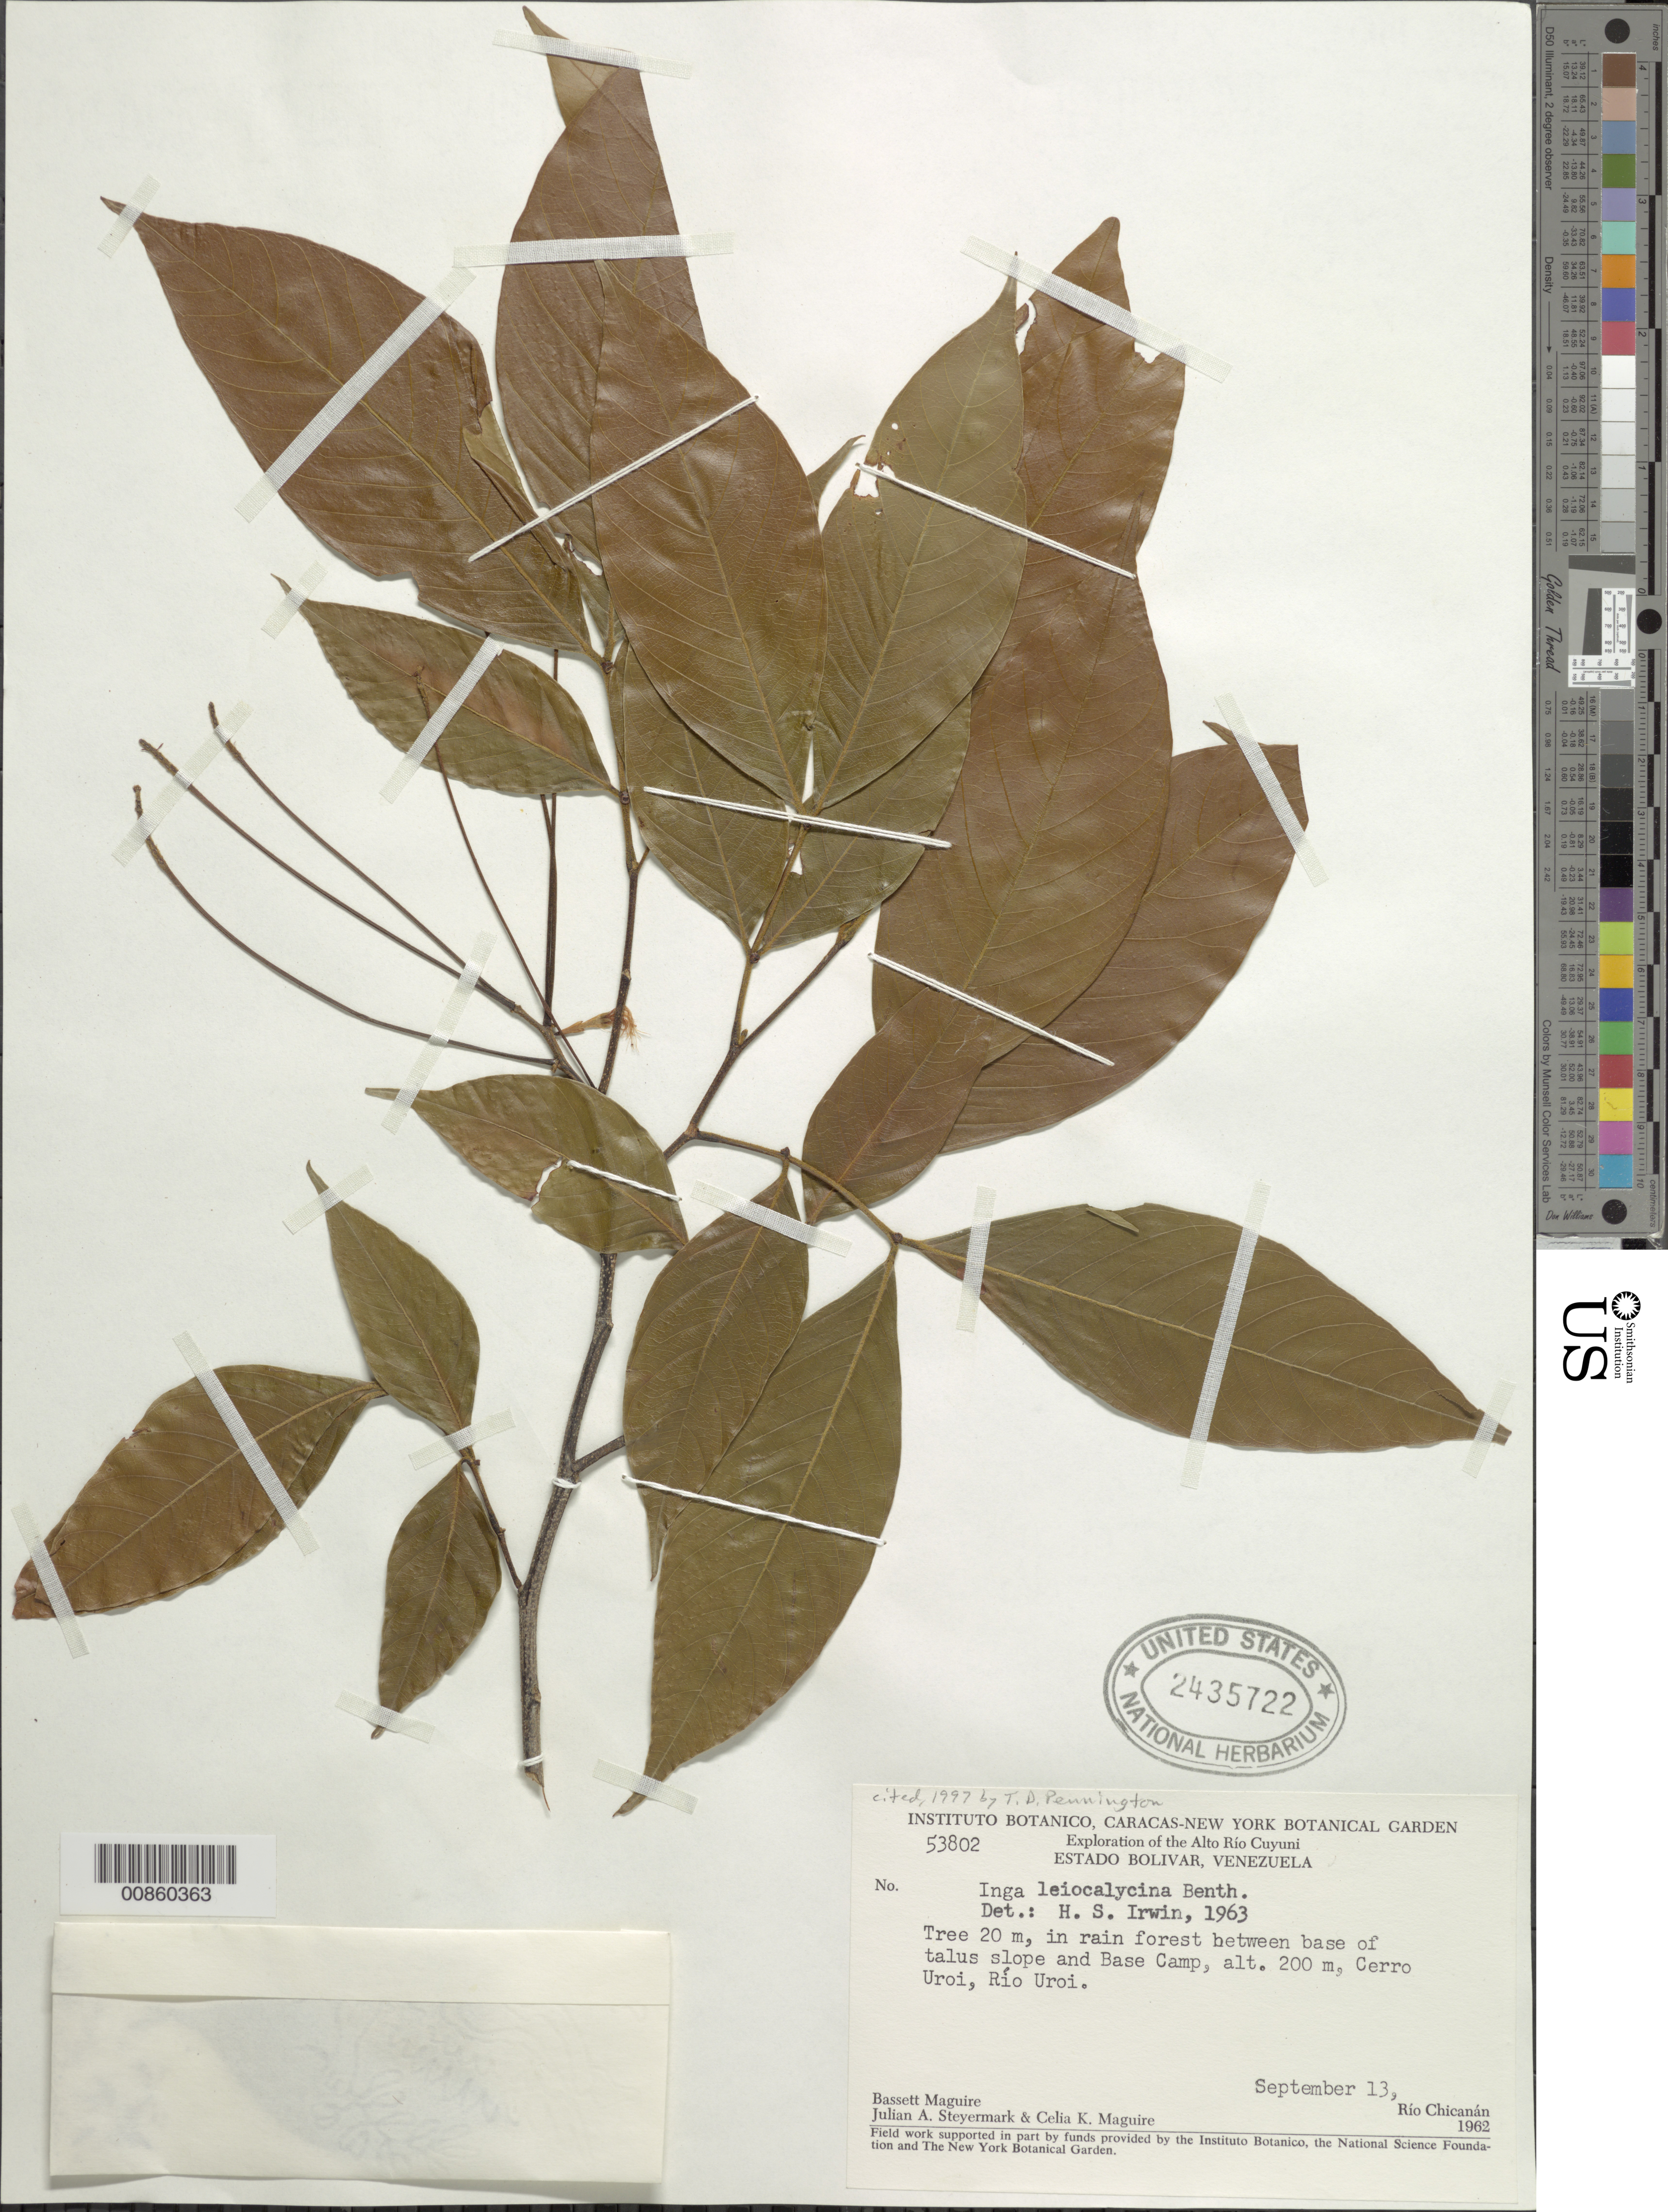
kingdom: Plantae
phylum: Tracheophyta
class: Magnoliopsida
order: Fabales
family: Fabaceae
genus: Inga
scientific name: Inga leiocalycina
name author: Benth.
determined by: Irwin, Howard S.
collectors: B. Maguire, J. Steyermark & C. K. Maguire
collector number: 53802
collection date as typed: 13-Sep-62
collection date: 1962-09-13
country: Venezuela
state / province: Bolívar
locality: Alto Río Cuyuni, Cerro Uroi, Río Uroi, between talus slope and Base Camp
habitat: Rain forest.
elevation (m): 200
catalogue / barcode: US 2435722